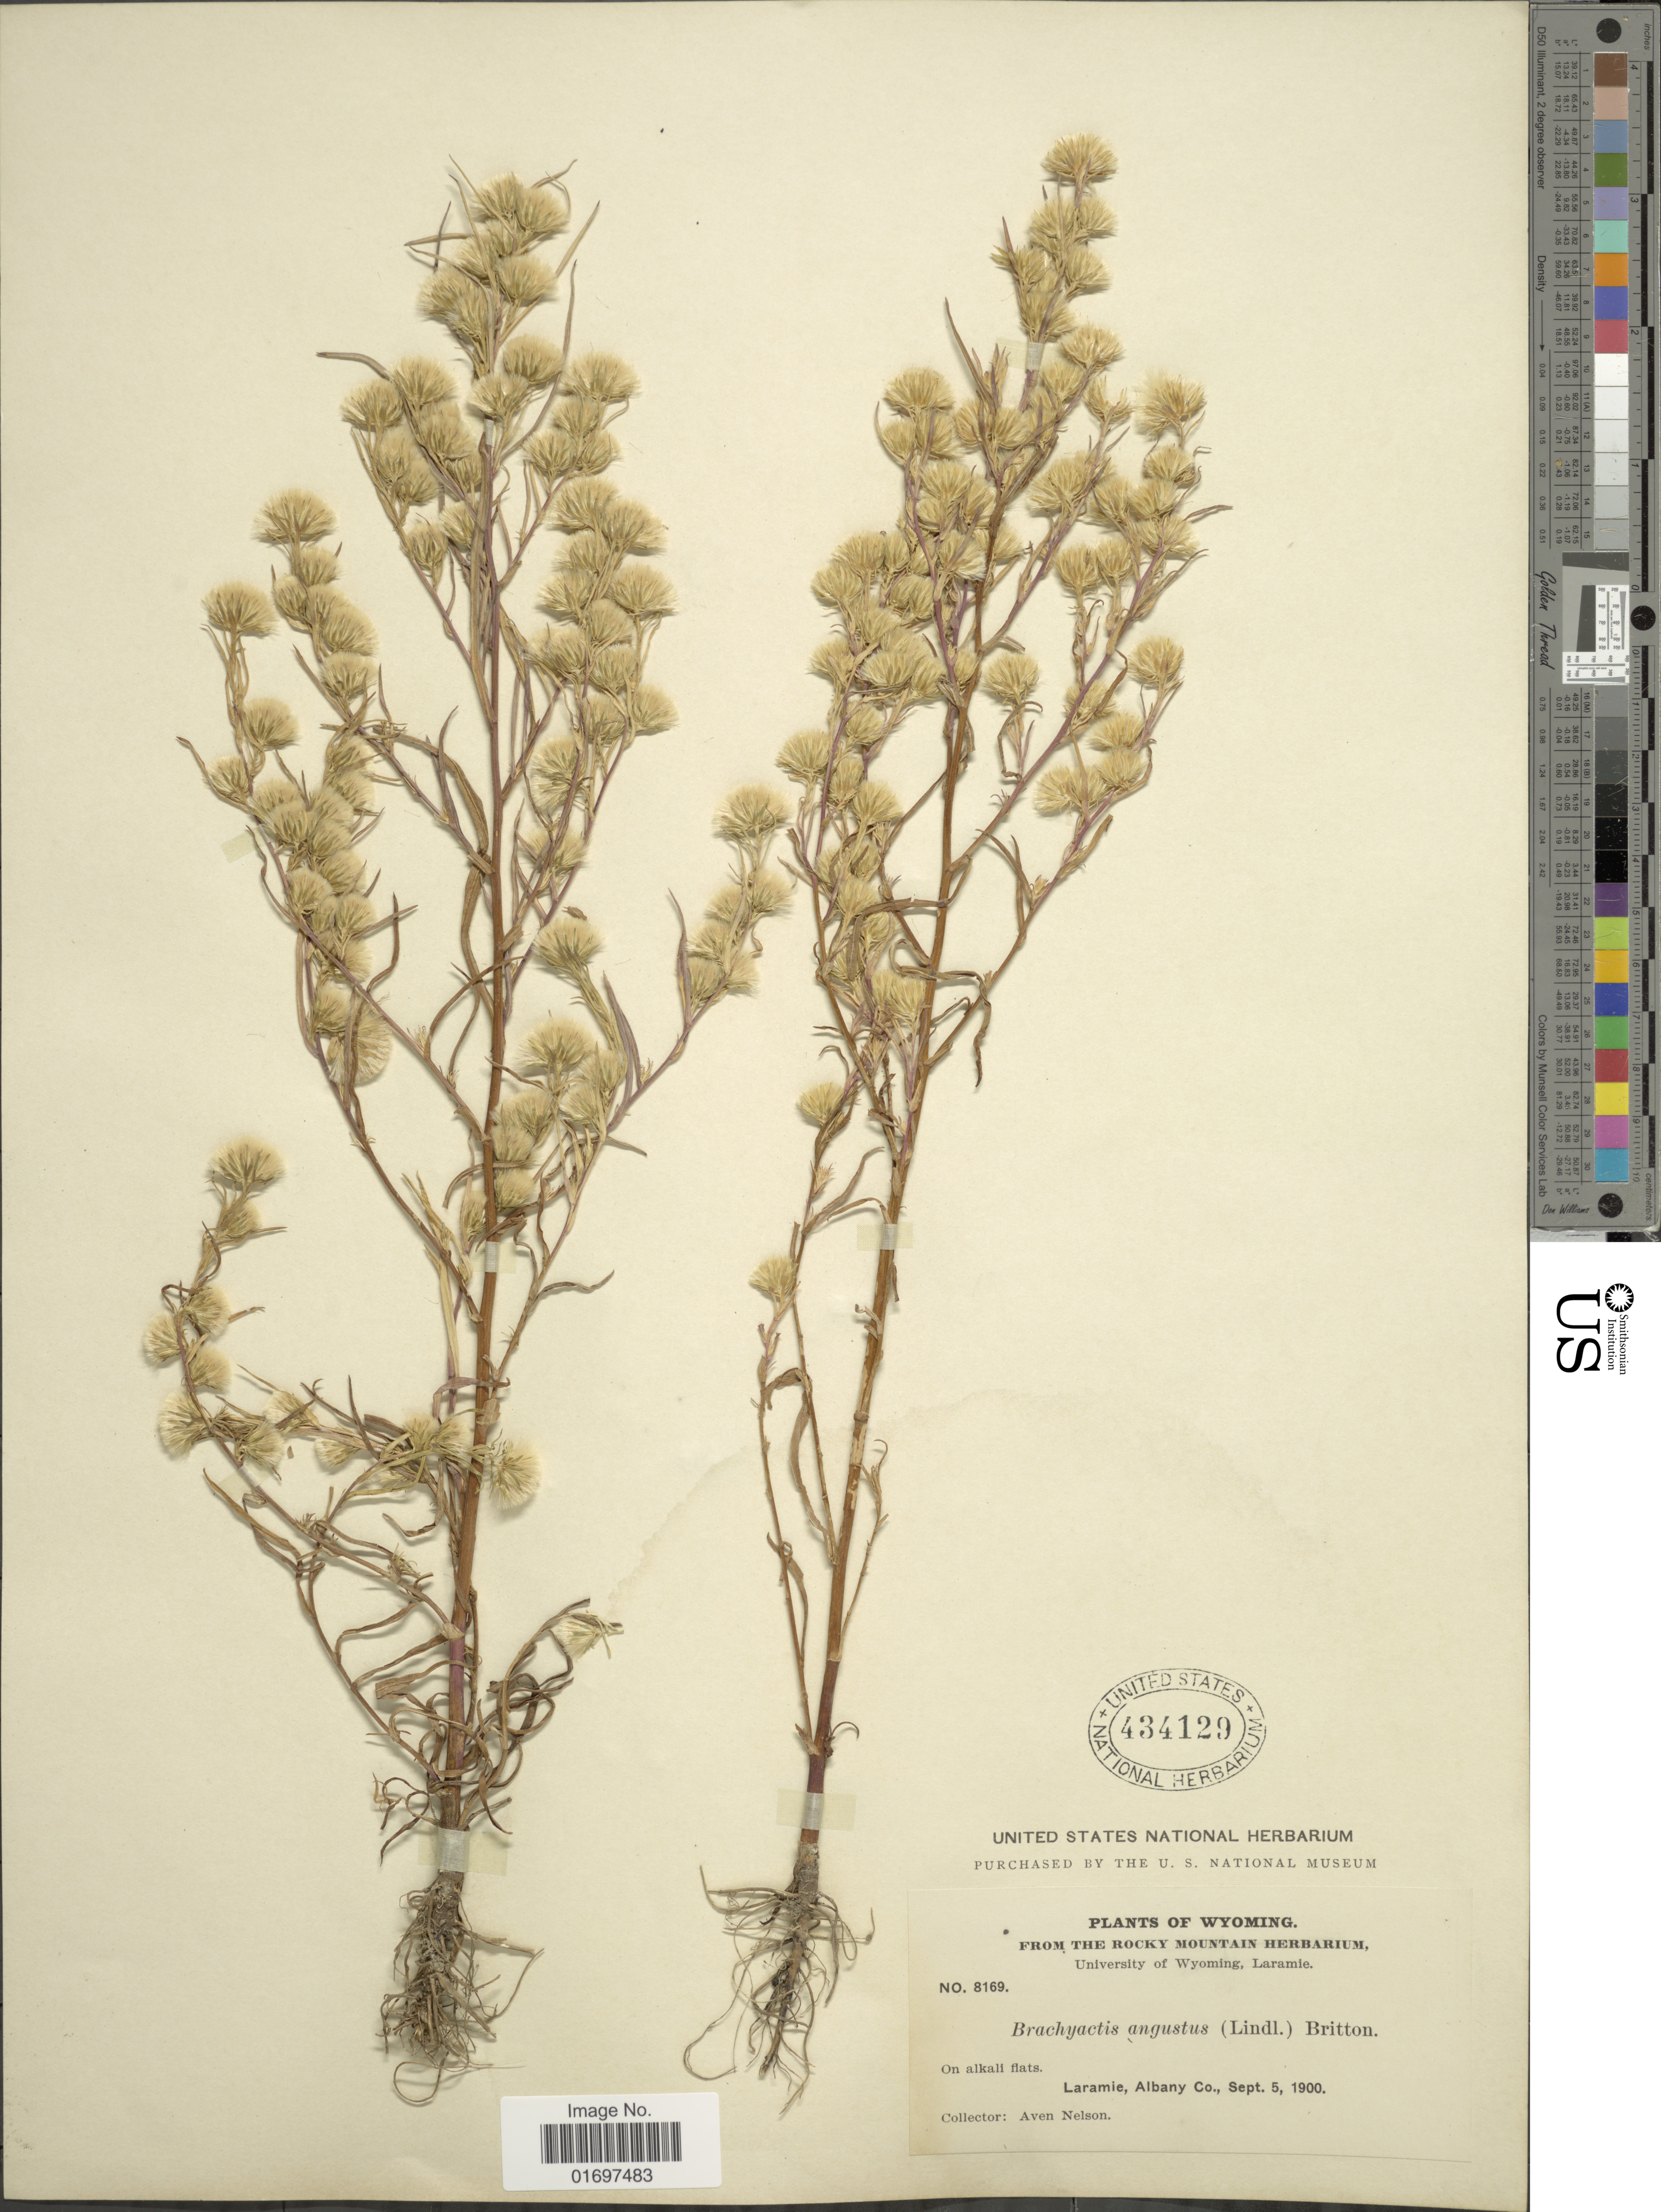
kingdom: Plantae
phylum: Tracheophyta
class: Magnoliopsida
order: Asterales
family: Asteraceae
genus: Symphyotrichum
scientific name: Symphyotrichum ciliatum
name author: (Ledeb.) G.L. Nesom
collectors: A. Nelson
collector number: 8169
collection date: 1900-09-05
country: United States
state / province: Wyoming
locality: Wyoming. On alkali flats. Laramie, Albany Co.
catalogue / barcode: US 434129